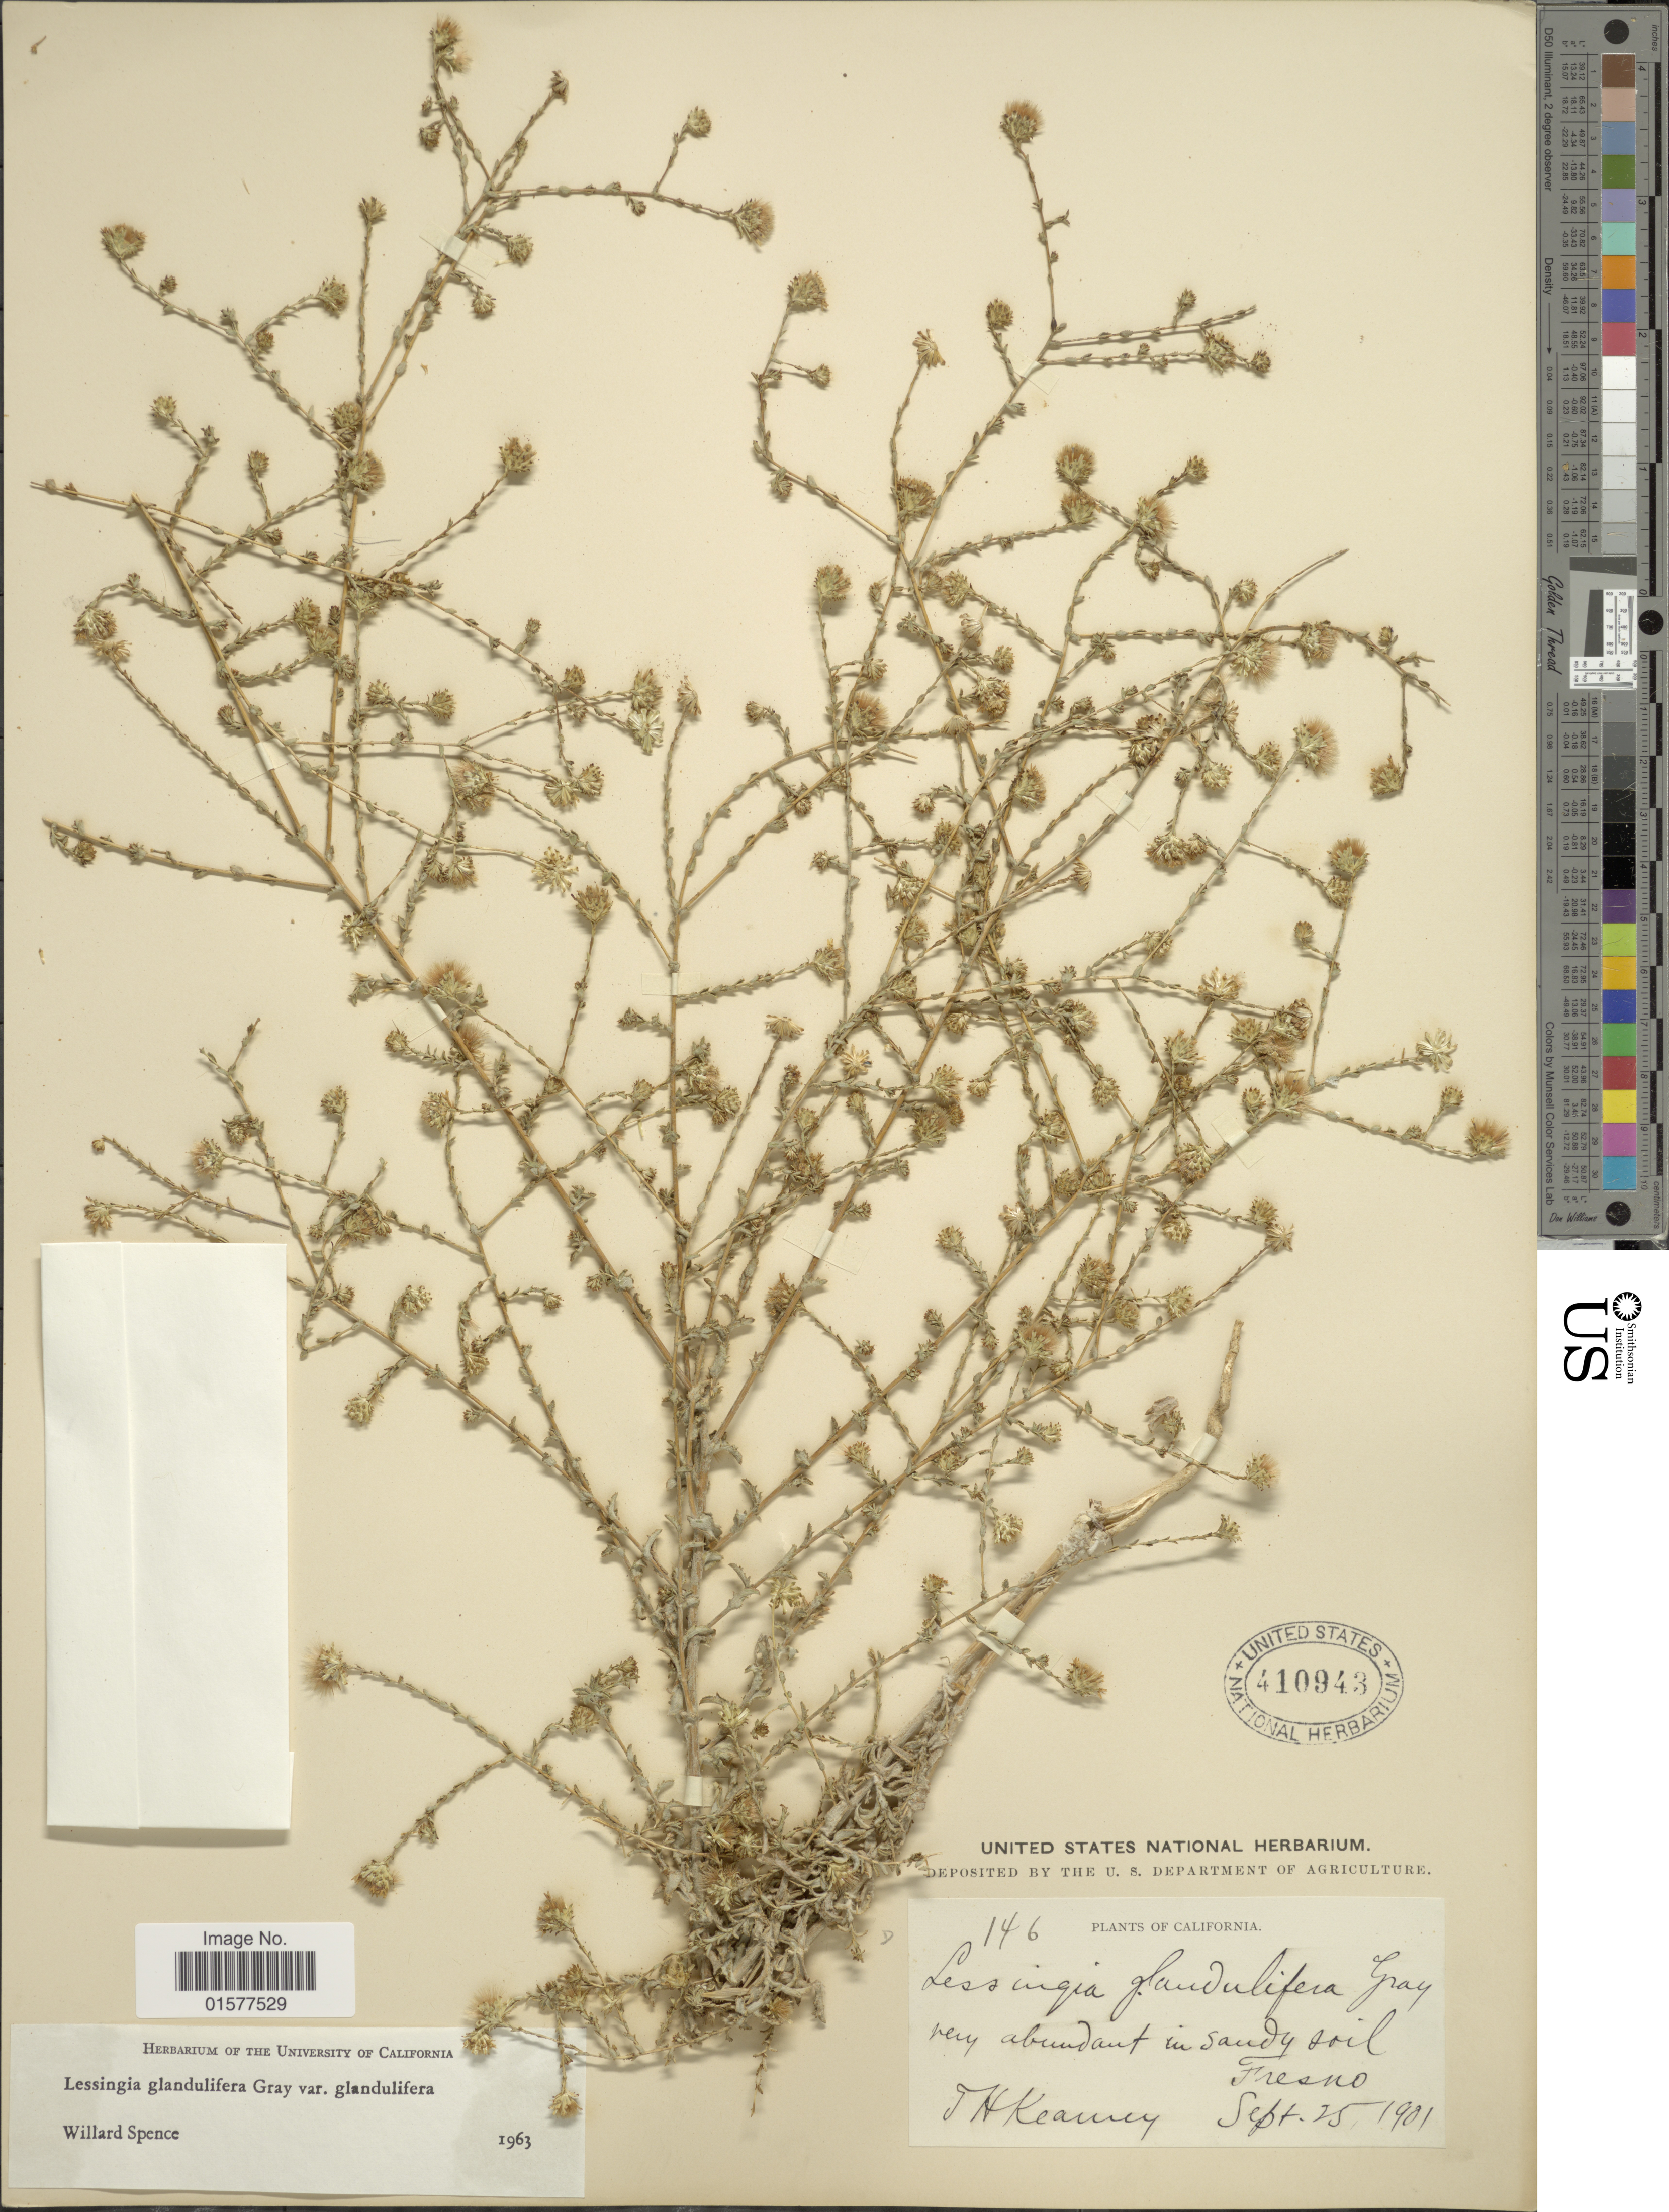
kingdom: Plantae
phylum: Tracheophyta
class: Magnoliopsida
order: Asterales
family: Asteraceae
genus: Lessingia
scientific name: Lessingia glandulifera var. glandulifera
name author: (A. Gray) J.T. Howell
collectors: T. H. Kearney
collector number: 146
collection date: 1901-09-25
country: United States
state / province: California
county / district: Fresno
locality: Very abundant in sandy soil, Fresno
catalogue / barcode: US 410943